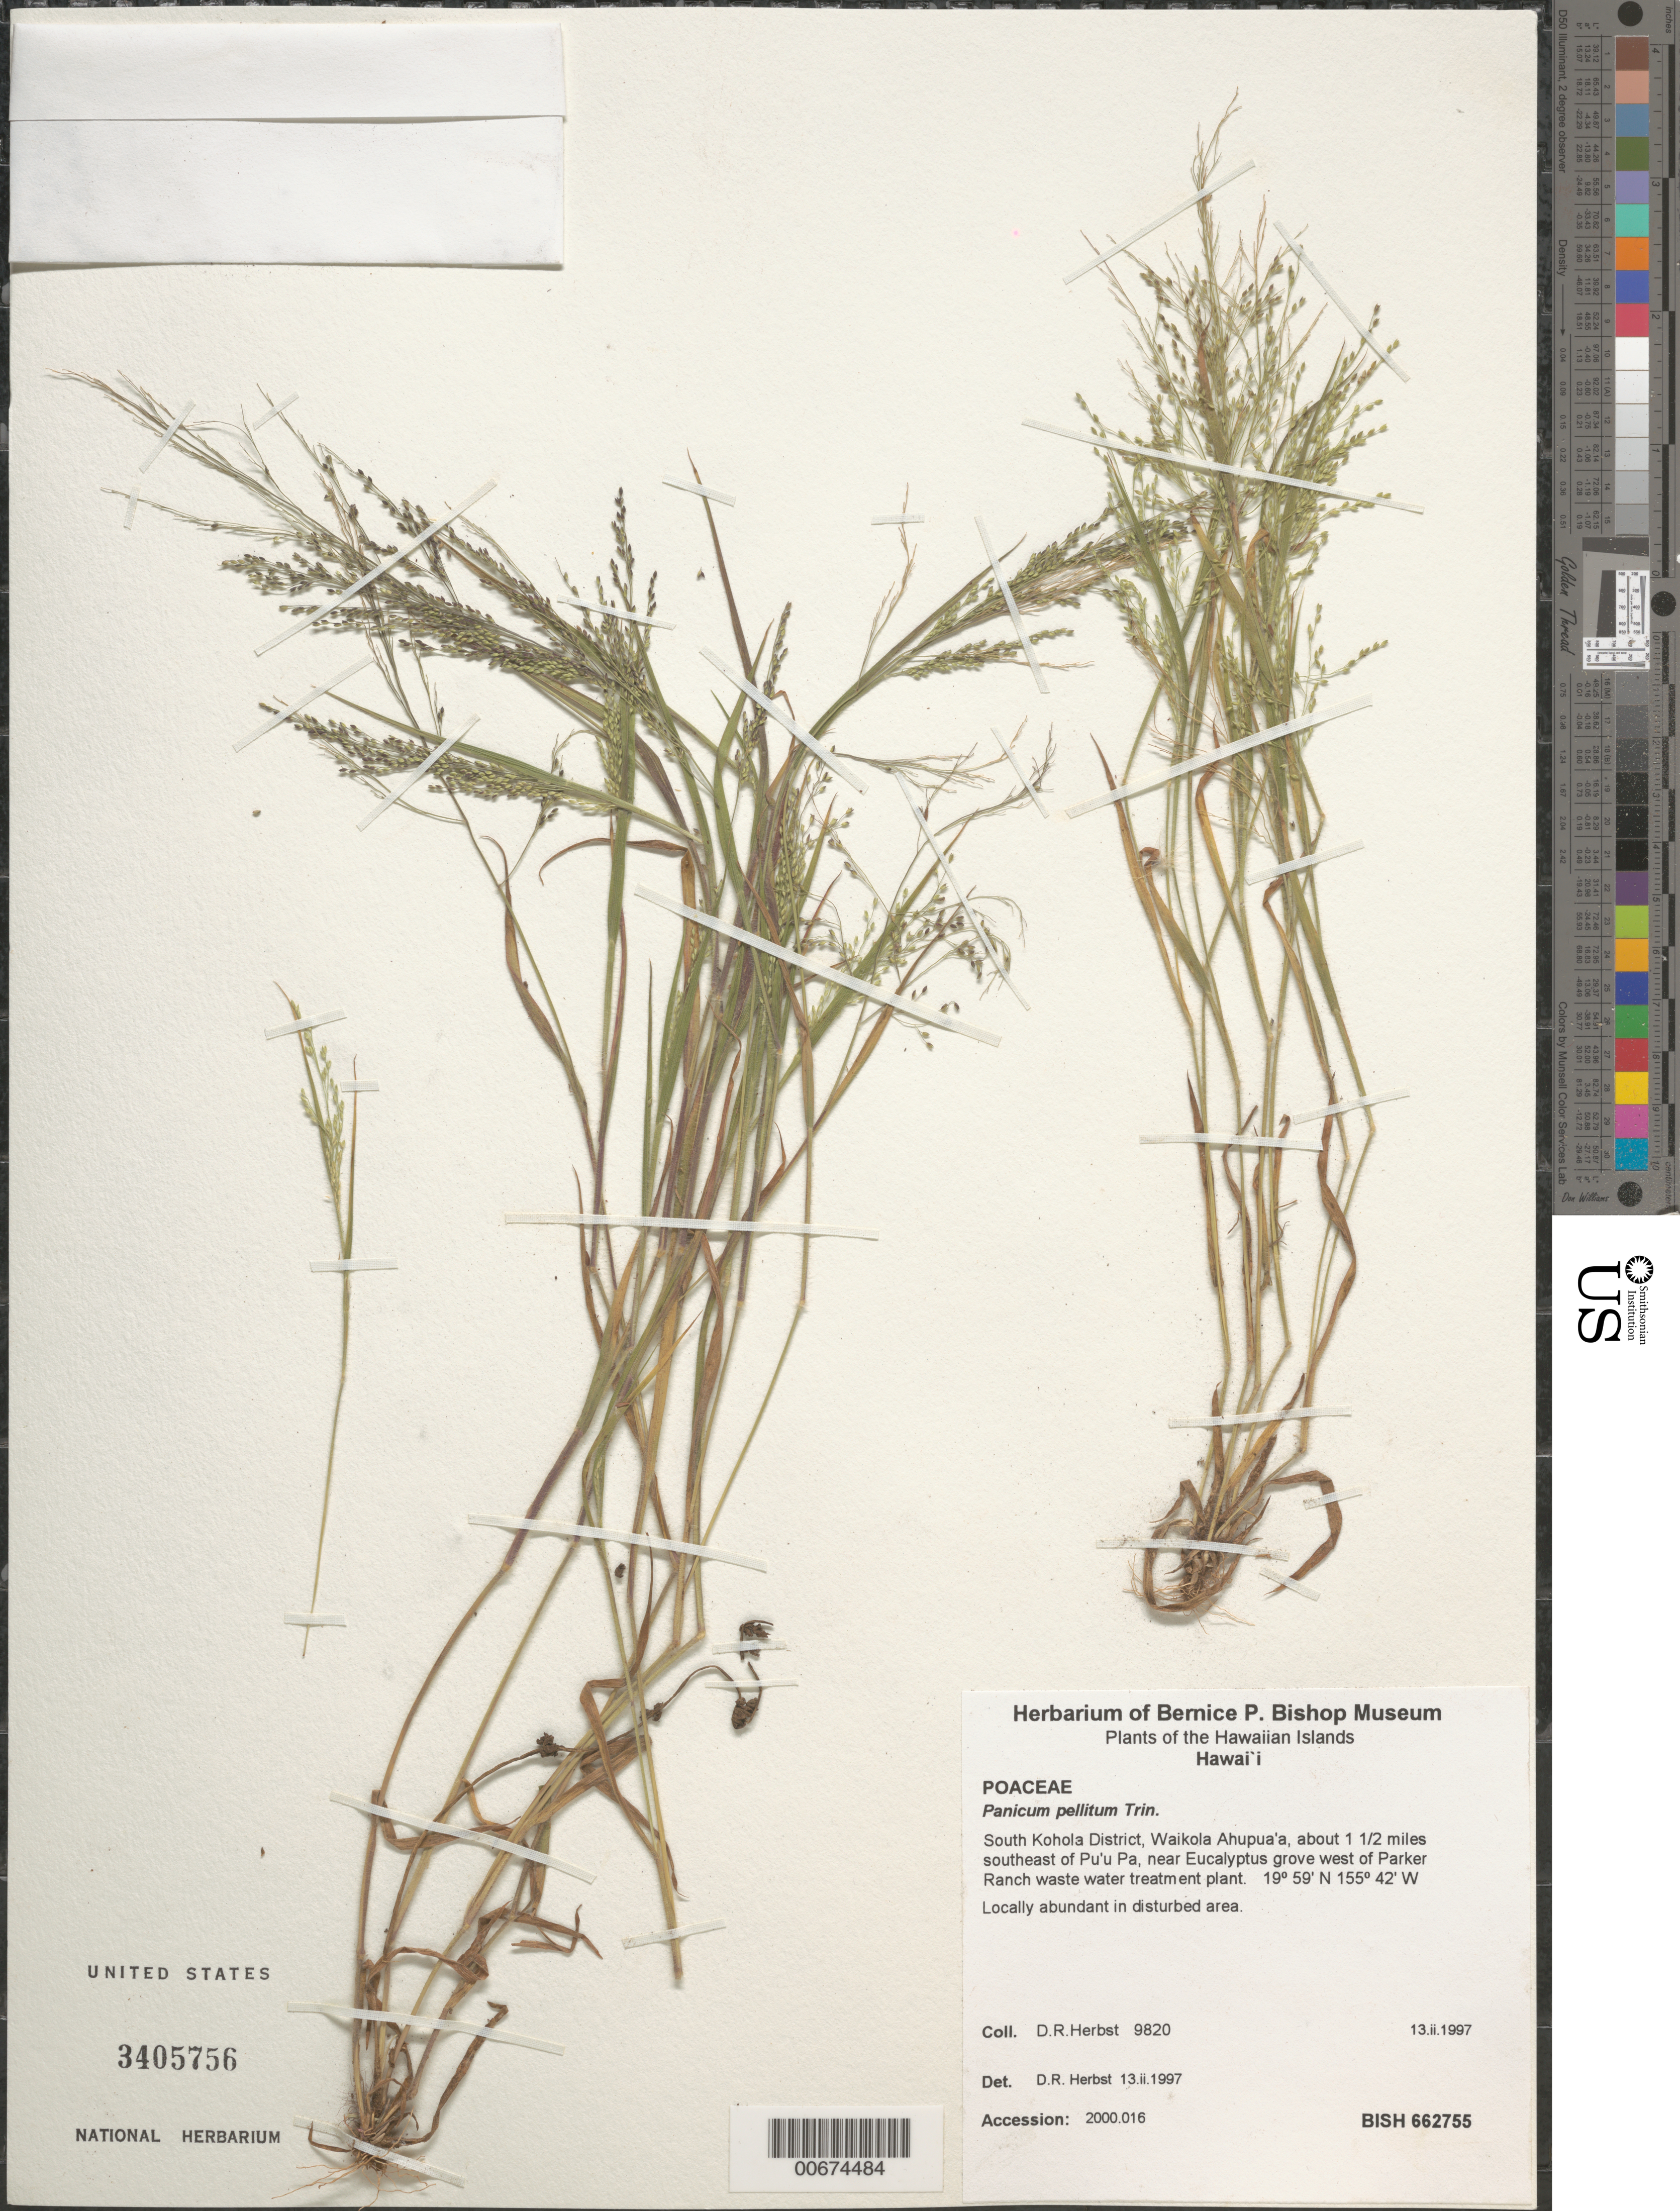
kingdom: Plantae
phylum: Tracheophyta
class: Liliopsida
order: Poales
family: Poaceae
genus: Panicum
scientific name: Panicum pellitum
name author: Trin.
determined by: Herbst, D. R.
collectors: D. R. Herbst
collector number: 9820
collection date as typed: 3 Mar 1997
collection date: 1997-03-03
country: United States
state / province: Hawaii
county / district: Hawaii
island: Hawaii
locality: South Kohola Distr., Waikola Ahupua'a, about 1/2 mile SE of Pu'u Pa, near Eucalpytus grove west of Parker Ranch waste water trea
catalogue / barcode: US 3405756